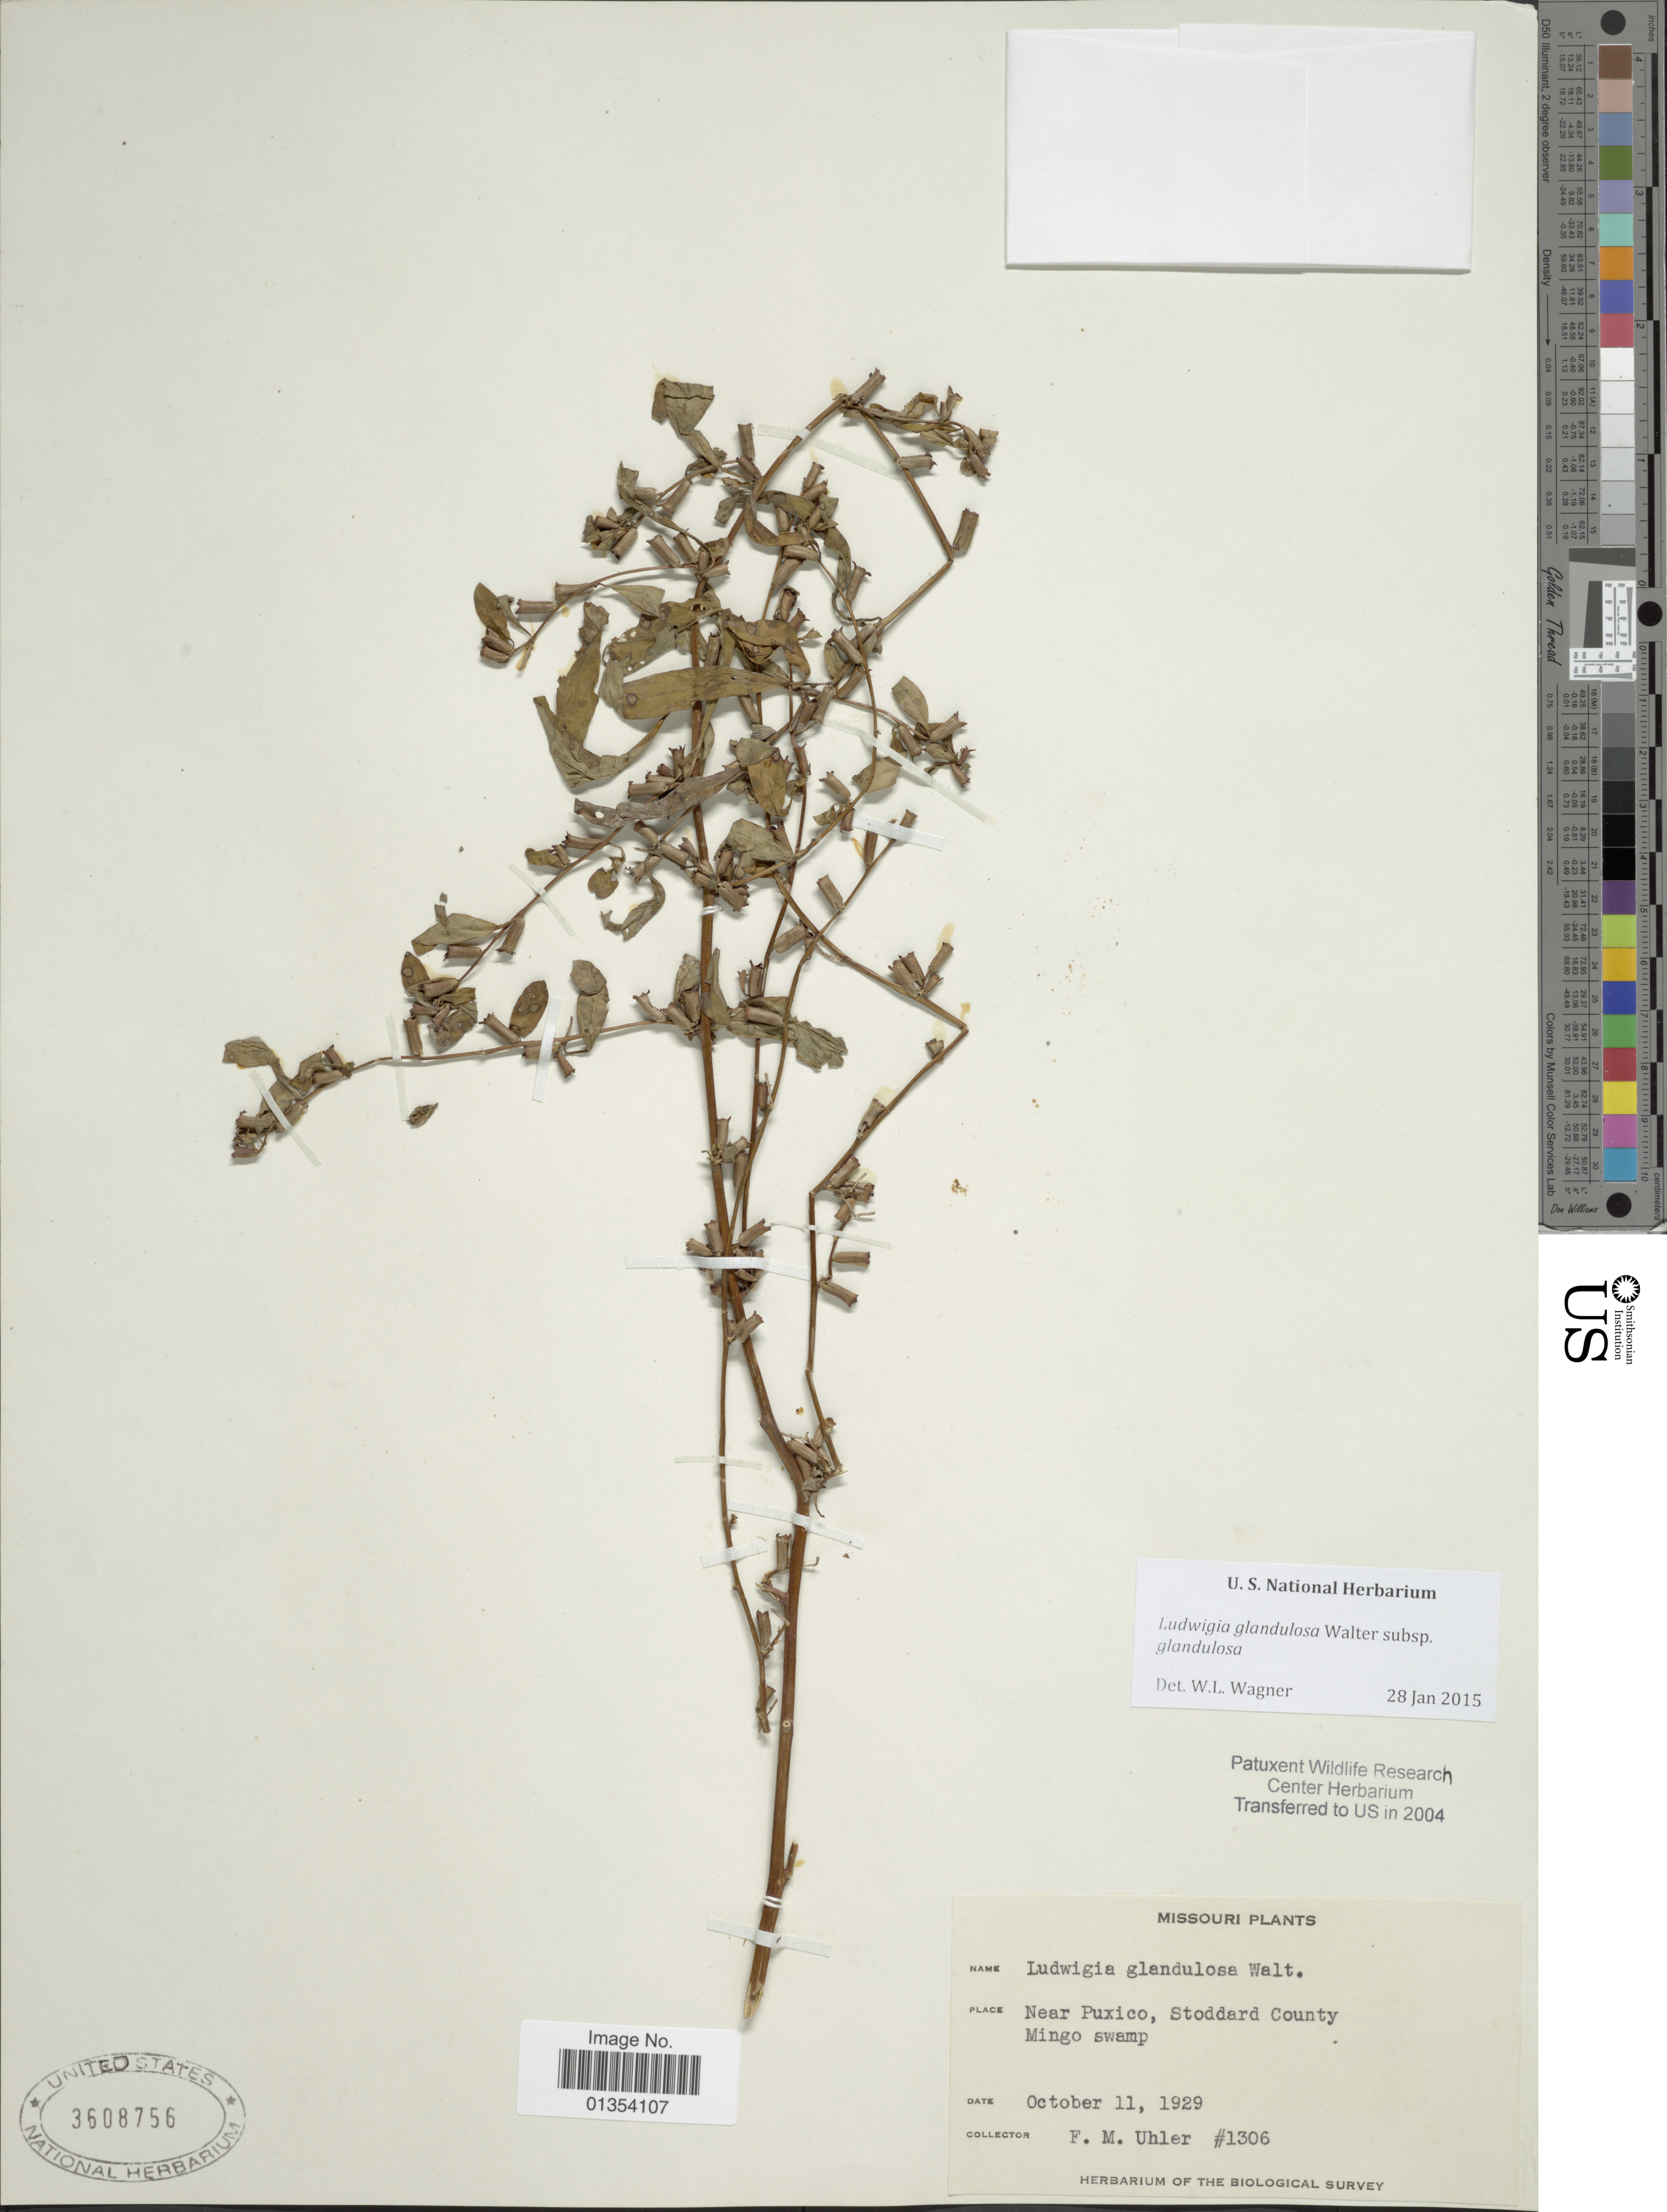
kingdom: Plantae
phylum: Tracheophyta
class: Magnoliopsida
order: Myrtales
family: Onagraceae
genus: Ludwigia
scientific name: Ludwigia glandulosa subsp. glandulosa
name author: Walter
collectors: F. M. Uhler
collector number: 1306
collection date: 1929-10-11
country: United States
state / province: Missouri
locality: Near Puxico, Stoddard County, Mingo swamp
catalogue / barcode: US 3608756